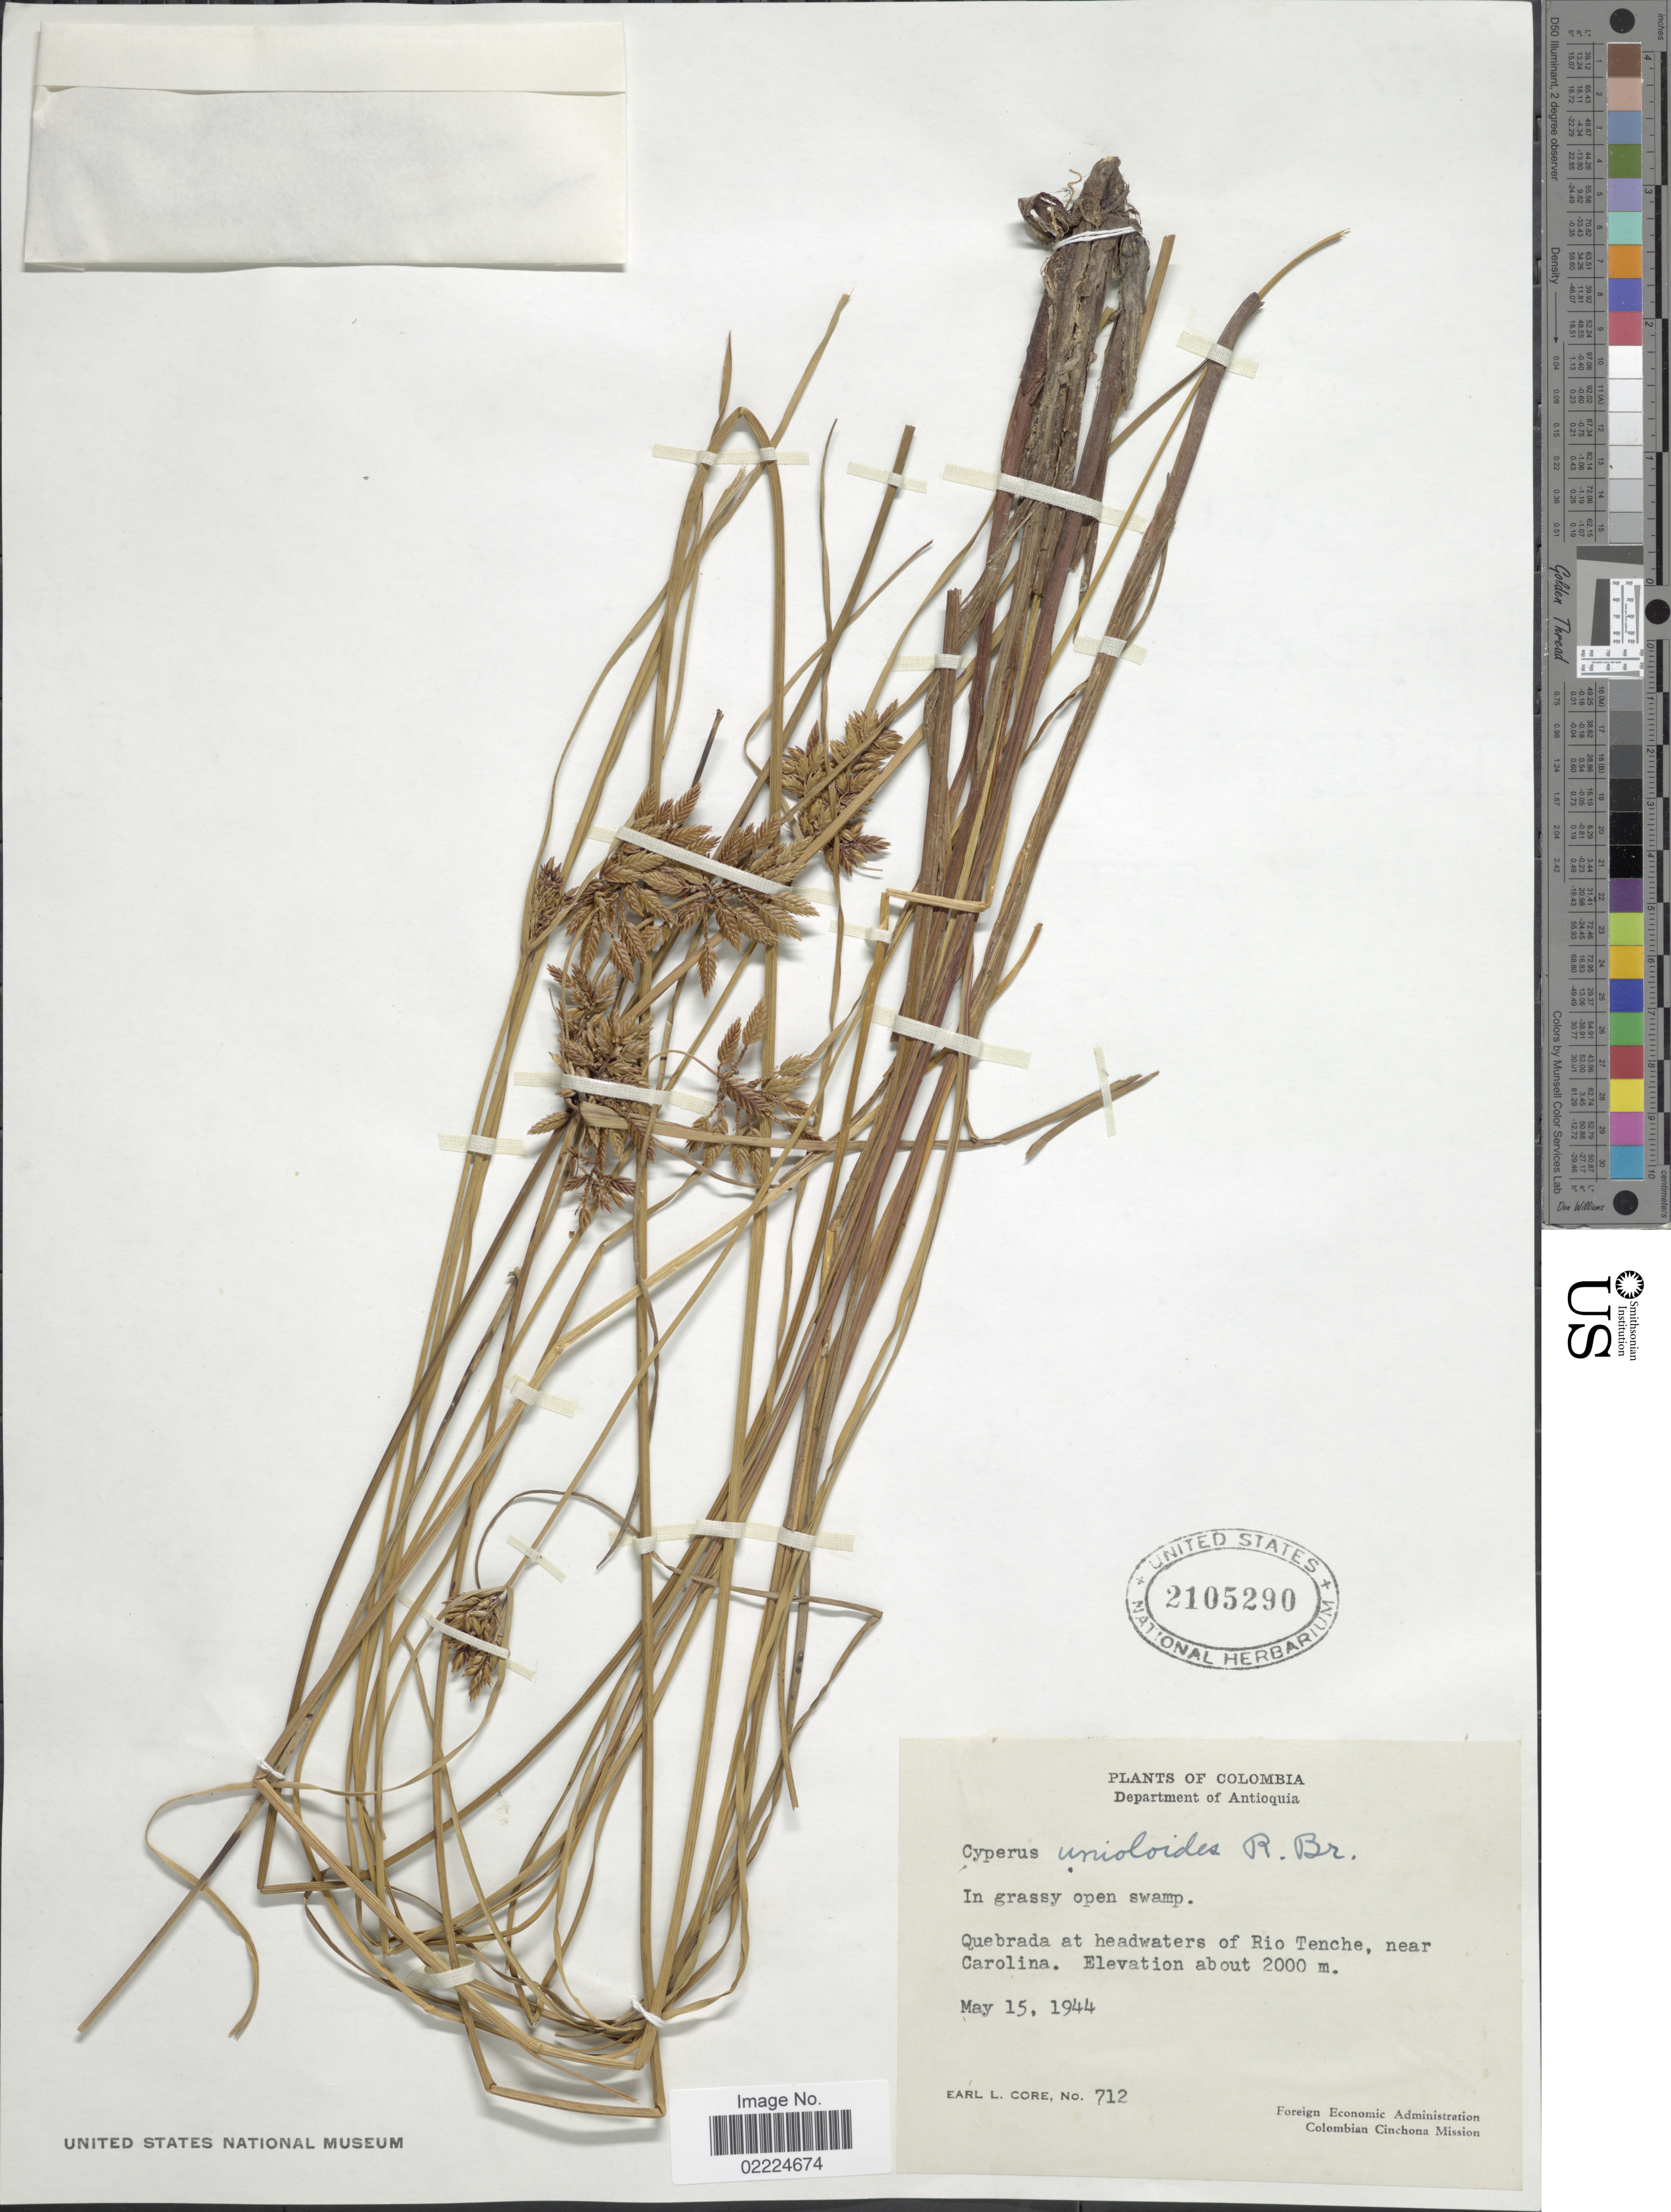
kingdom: Plantae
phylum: Tracheophyta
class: Liliopsida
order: Poales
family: Cyperaceae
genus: Cyperus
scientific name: Cyperus unioloides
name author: R. Br.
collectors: E. L. Core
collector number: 712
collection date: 1944-05-15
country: Colombia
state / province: Antioquia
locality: Department of Antioquia. Quebrada at headwaters of Rio Tenche, near Carolina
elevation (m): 2000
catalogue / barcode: US 2105290